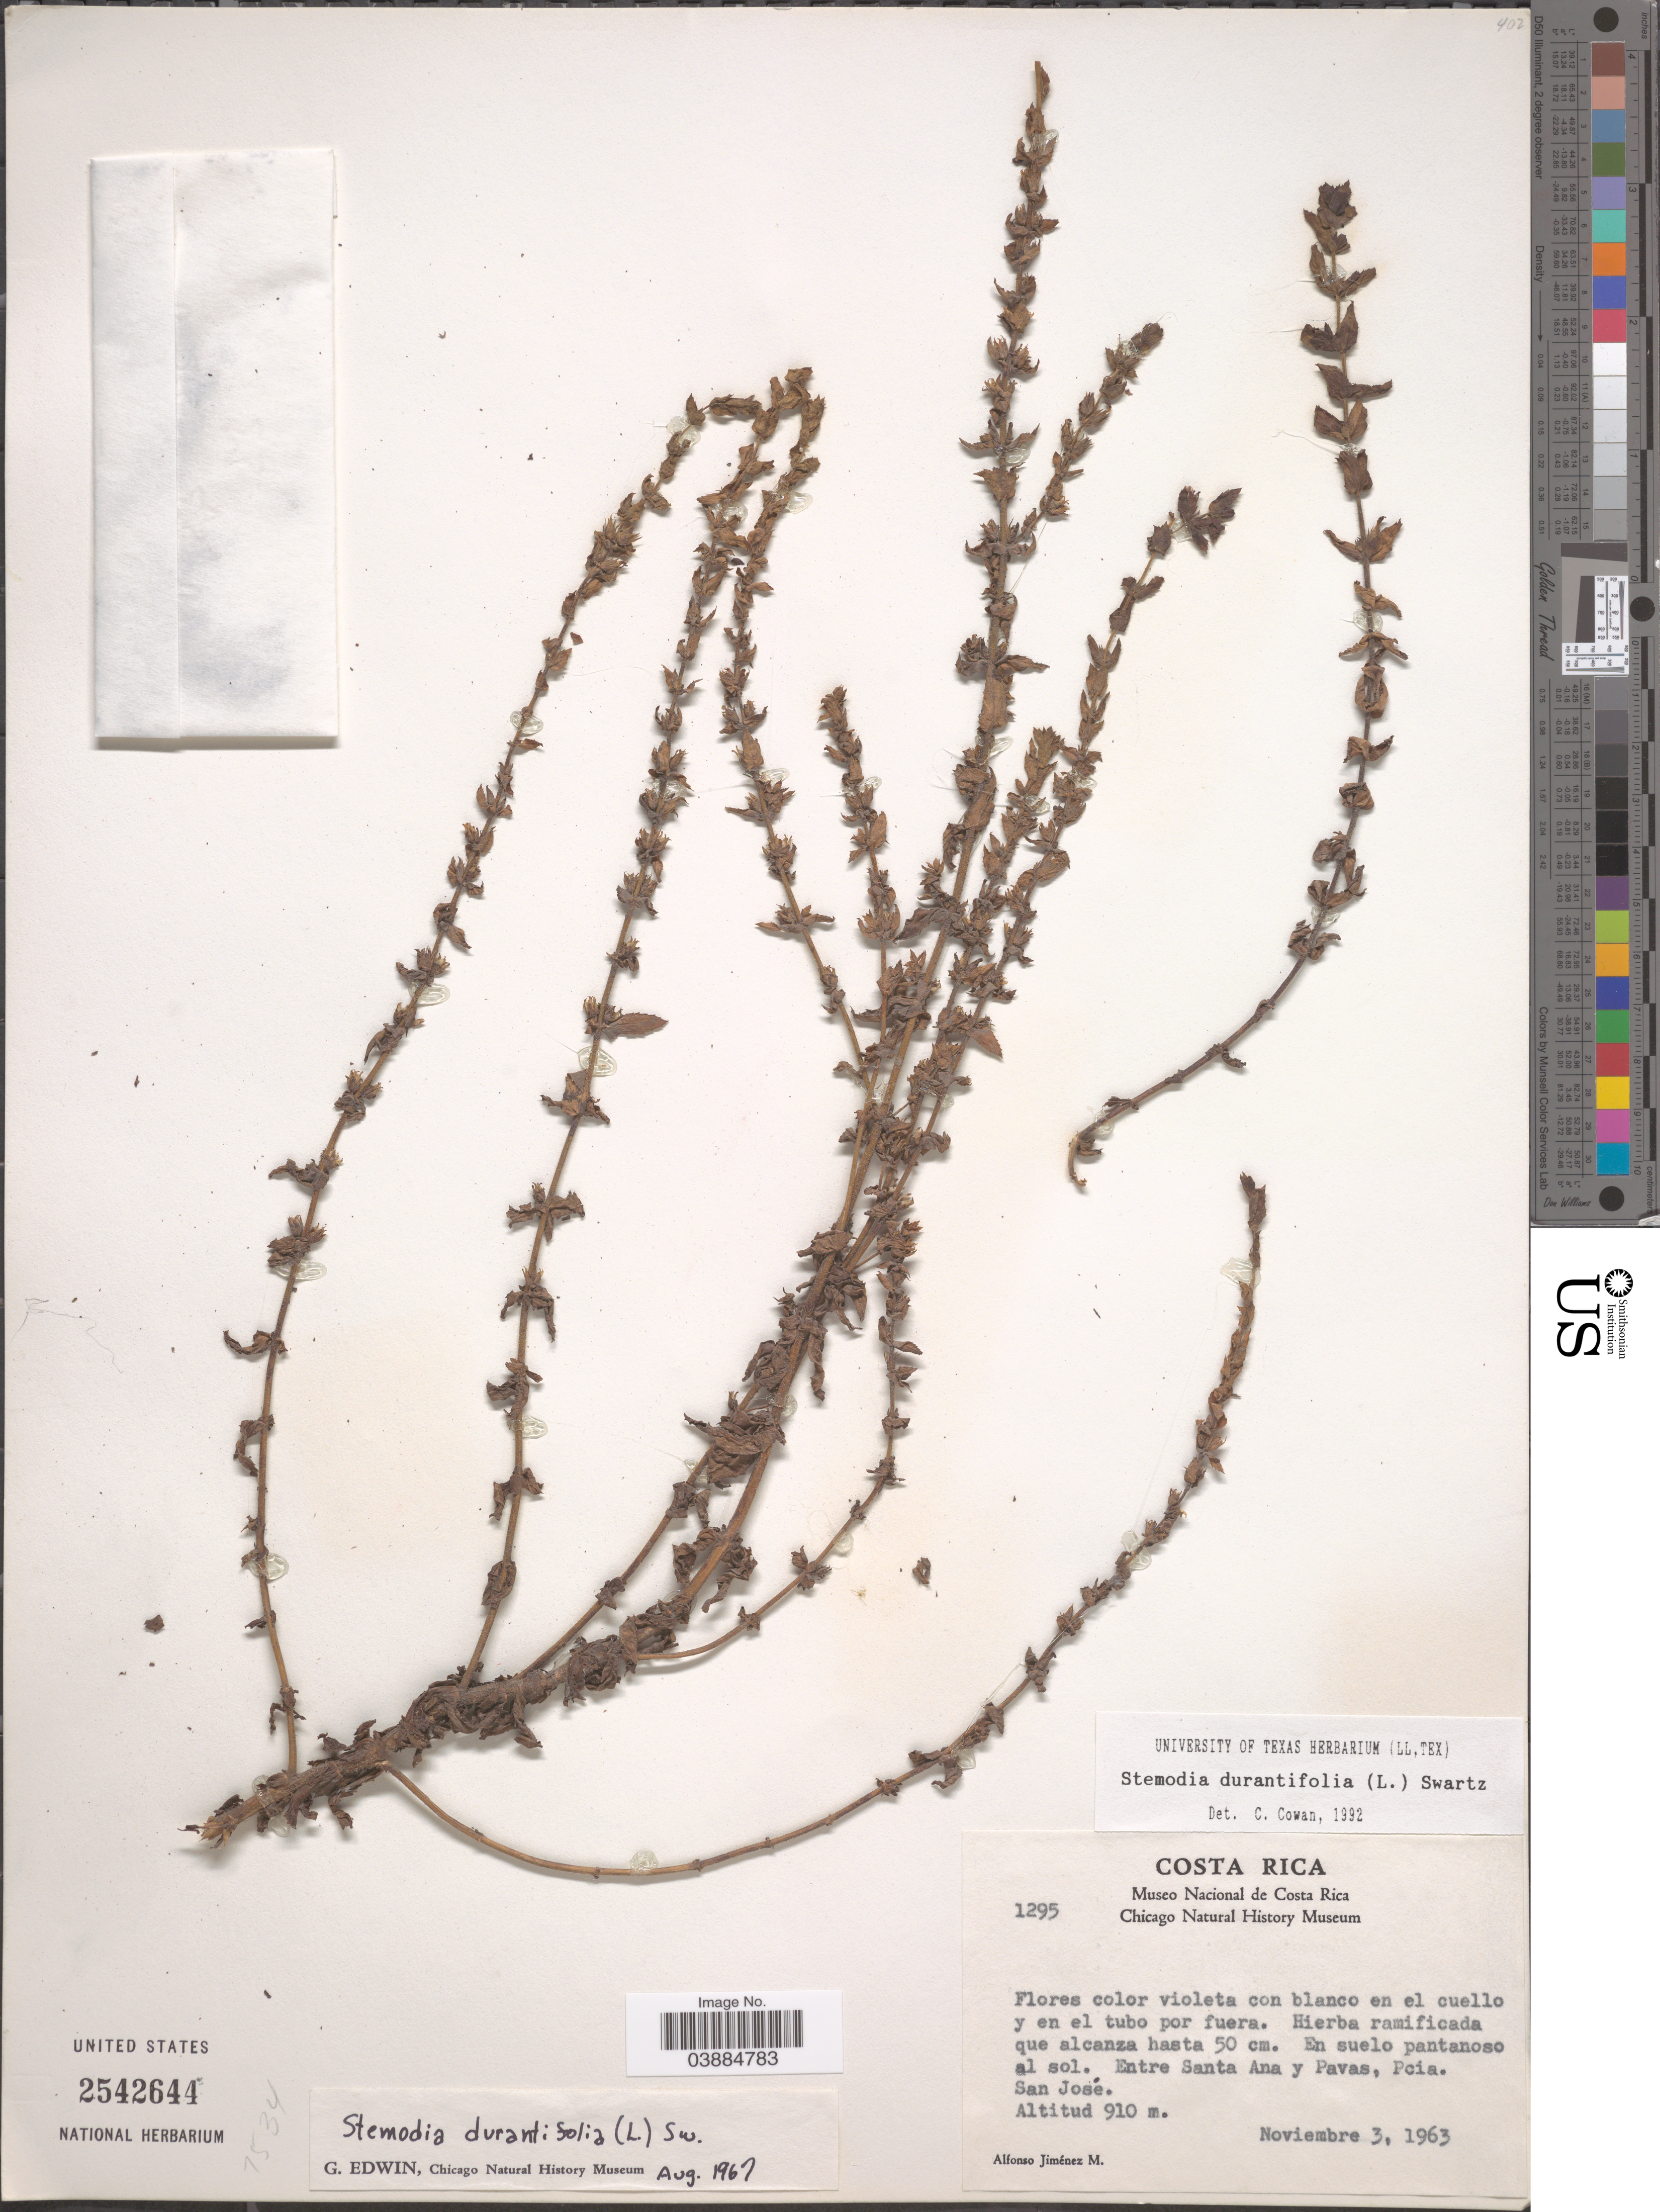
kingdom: Plantae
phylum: Tracheophyta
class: Magnoliopsida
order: Lamiales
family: Plantaginaceae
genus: Stemodia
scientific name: Stemodia durantifolia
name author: (L.) Sw.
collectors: A. Jimenez M.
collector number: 1295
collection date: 1963-11-03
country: Costa Rica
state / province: San José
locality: Entre Santa Ana y Pavas, Pcia. San José.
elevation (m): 910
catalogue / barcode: US 2542644